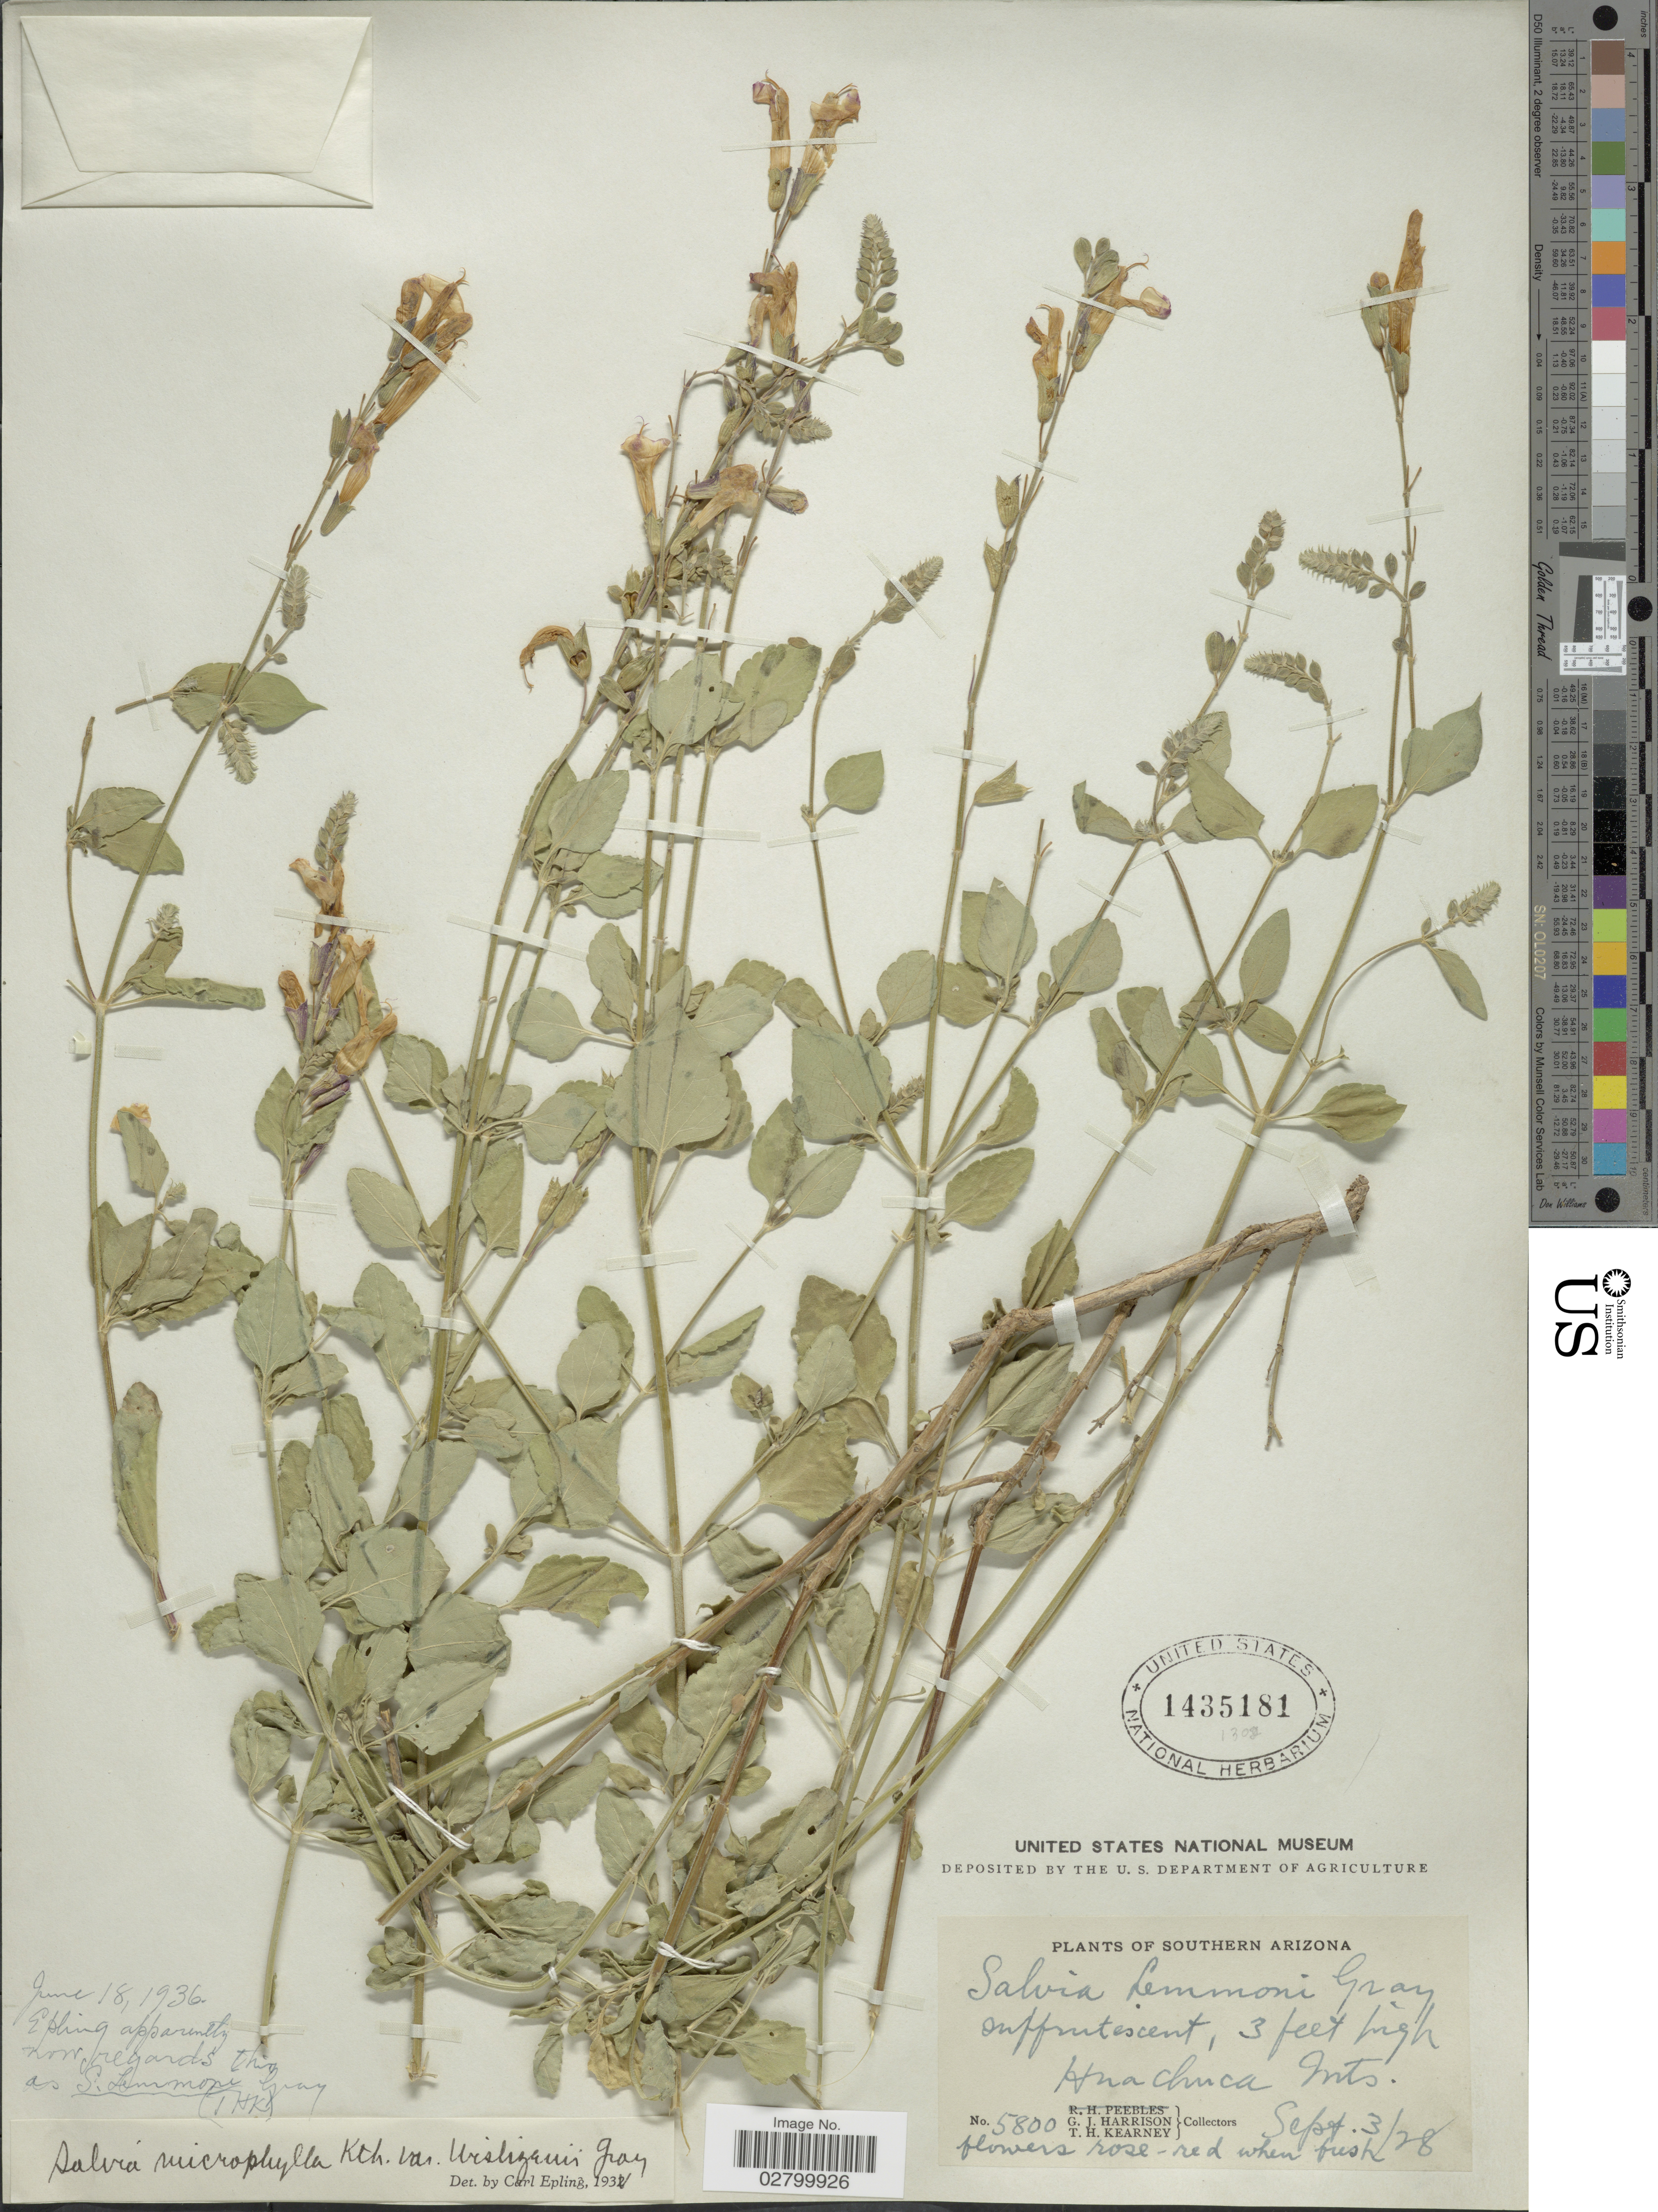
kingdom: Plantae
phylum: Tracheophyta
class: Magnoliopsida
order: Lamiales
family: Lamiaceae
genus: Salvia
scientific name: Salvia microphylla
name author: Kunth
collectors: G. J. Harrison & T. H. Kearney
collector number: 5800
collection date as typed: Transcribed d/m/y: 3/9/28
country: United States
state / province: Arizona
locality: Southern Arizona. Huachuca Mts.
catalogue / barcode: US 1435181